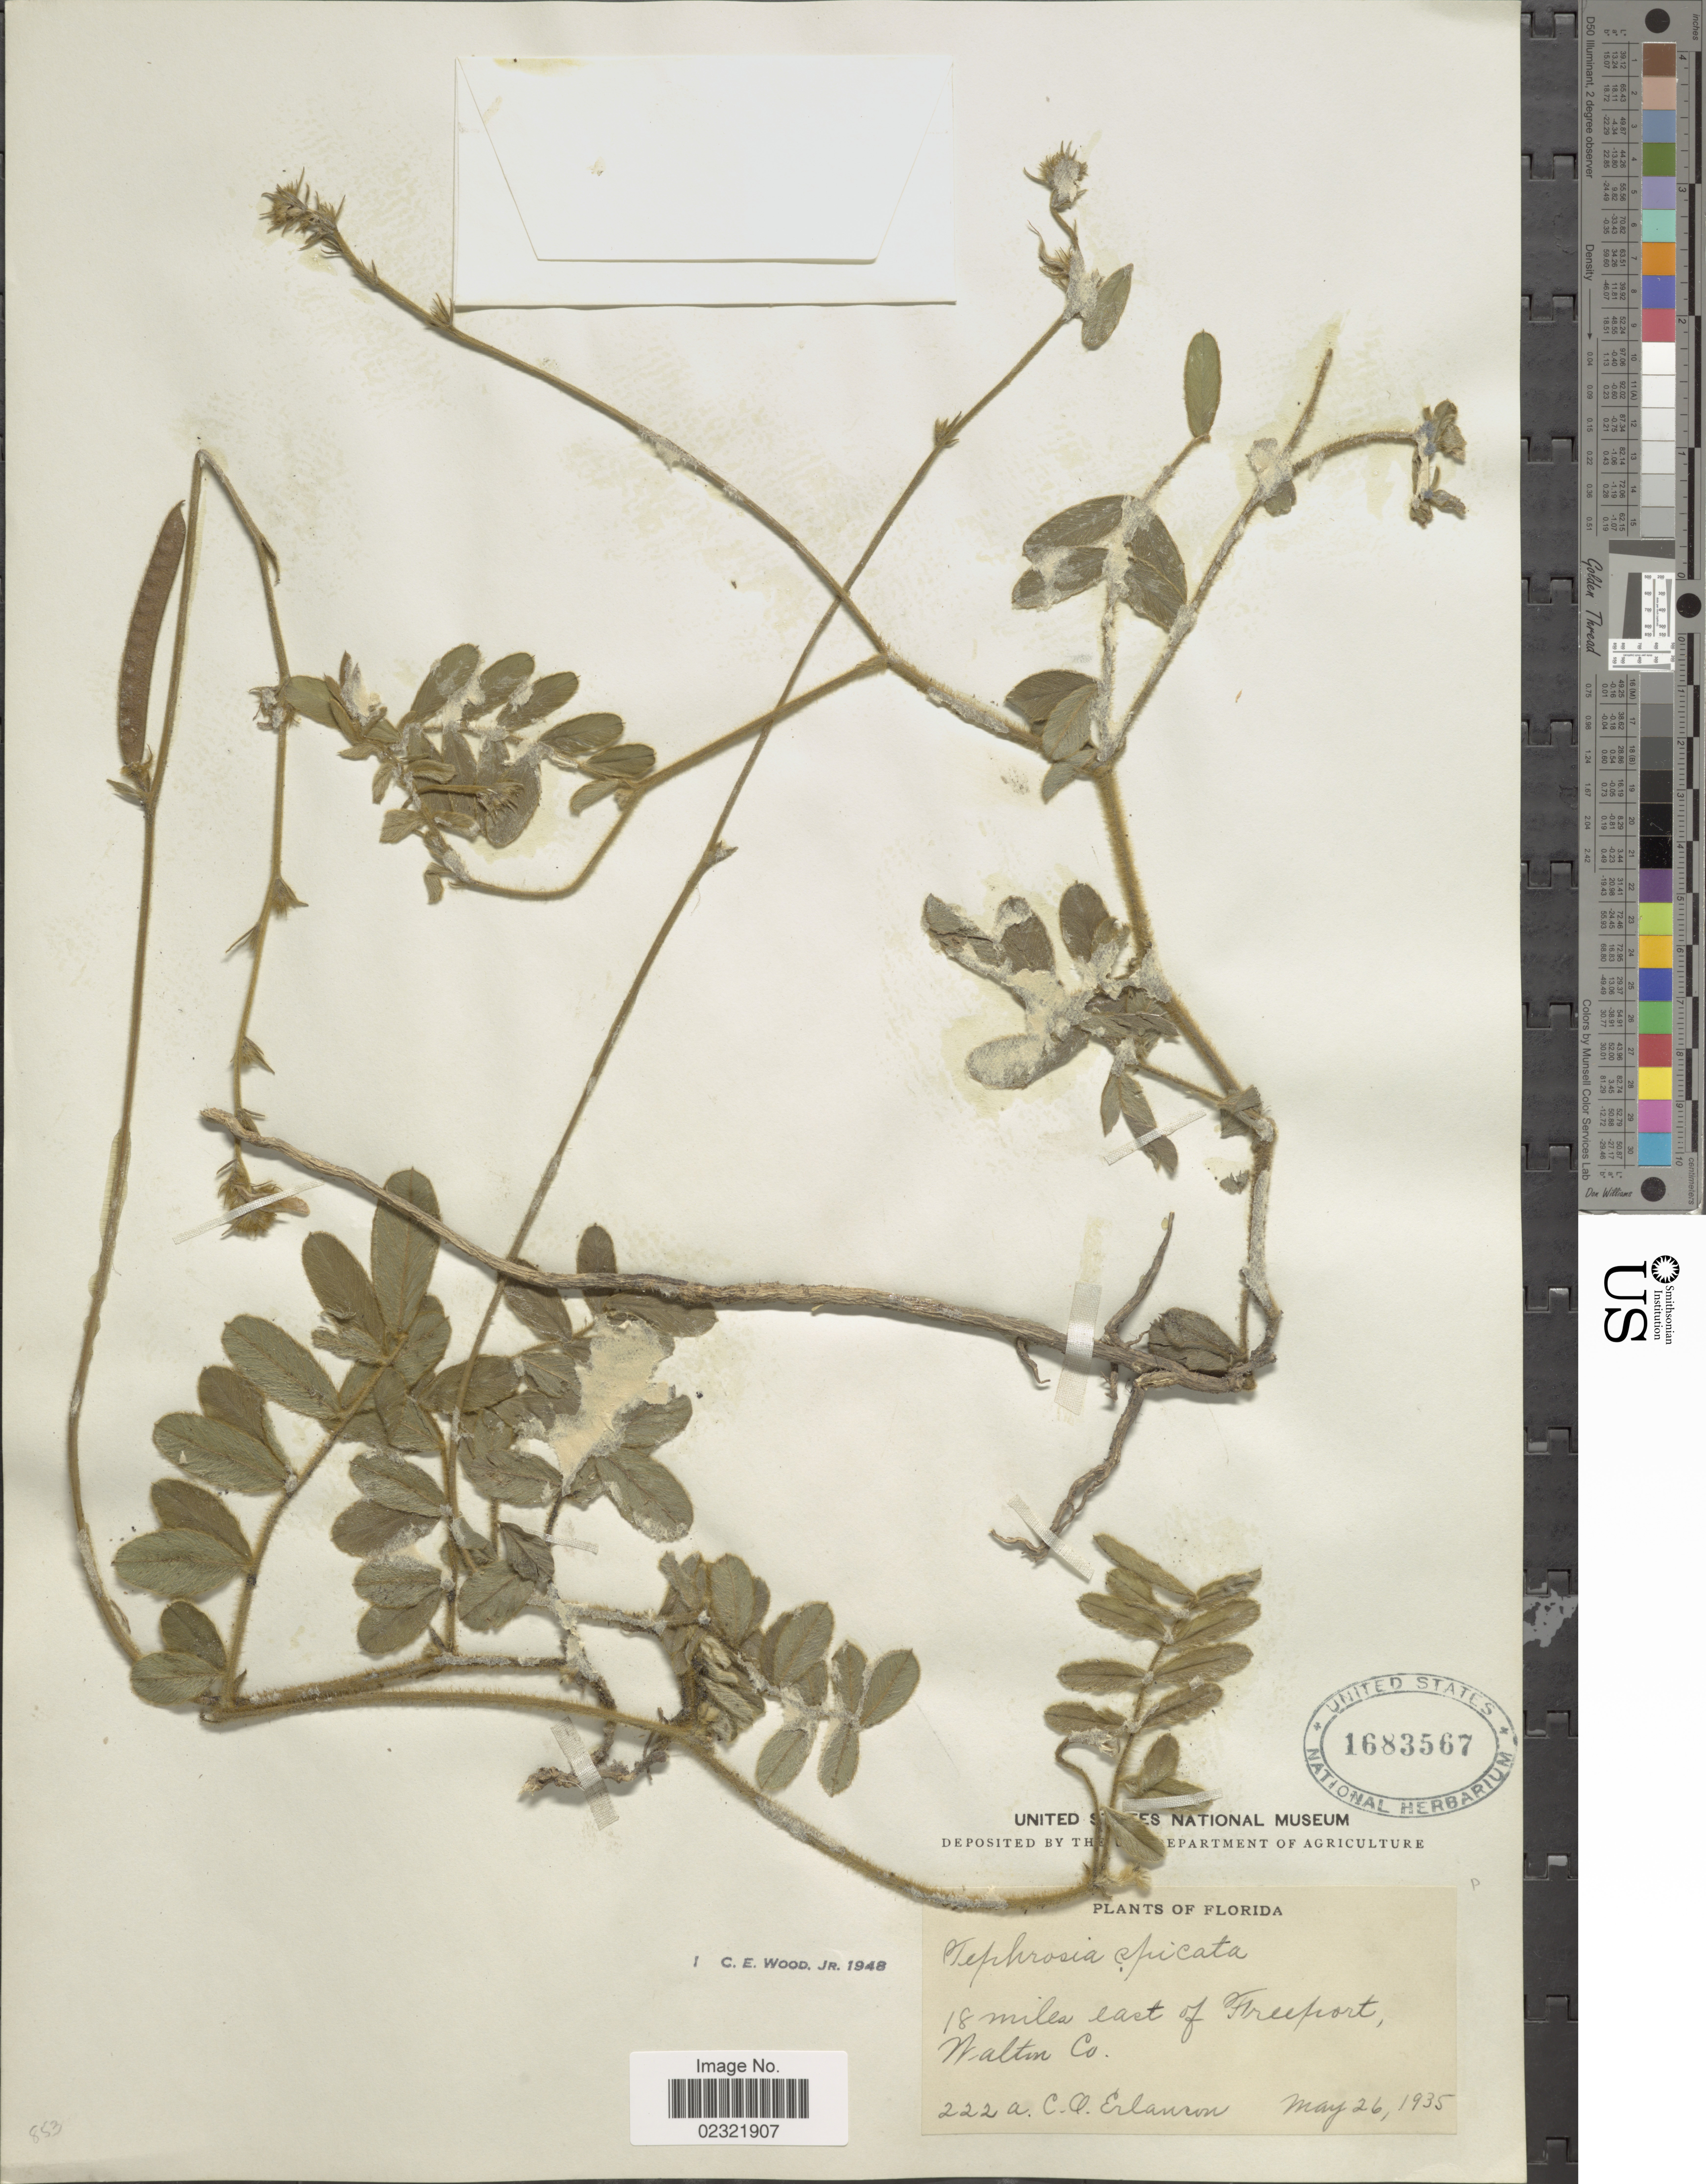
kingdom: Plantae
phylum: Tracheophyta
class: Magnoliopsida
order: Fabales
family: Fabaceae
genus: Tephrosia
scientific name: Tephrosia spicata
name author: (Walter) Torr. & A. Gray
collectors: C. O. Erlanson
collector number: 222a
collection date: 1935-05-26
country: United States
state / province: Florida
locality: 18 miles east of Freeport, Walton Co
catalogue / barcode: US 1683567